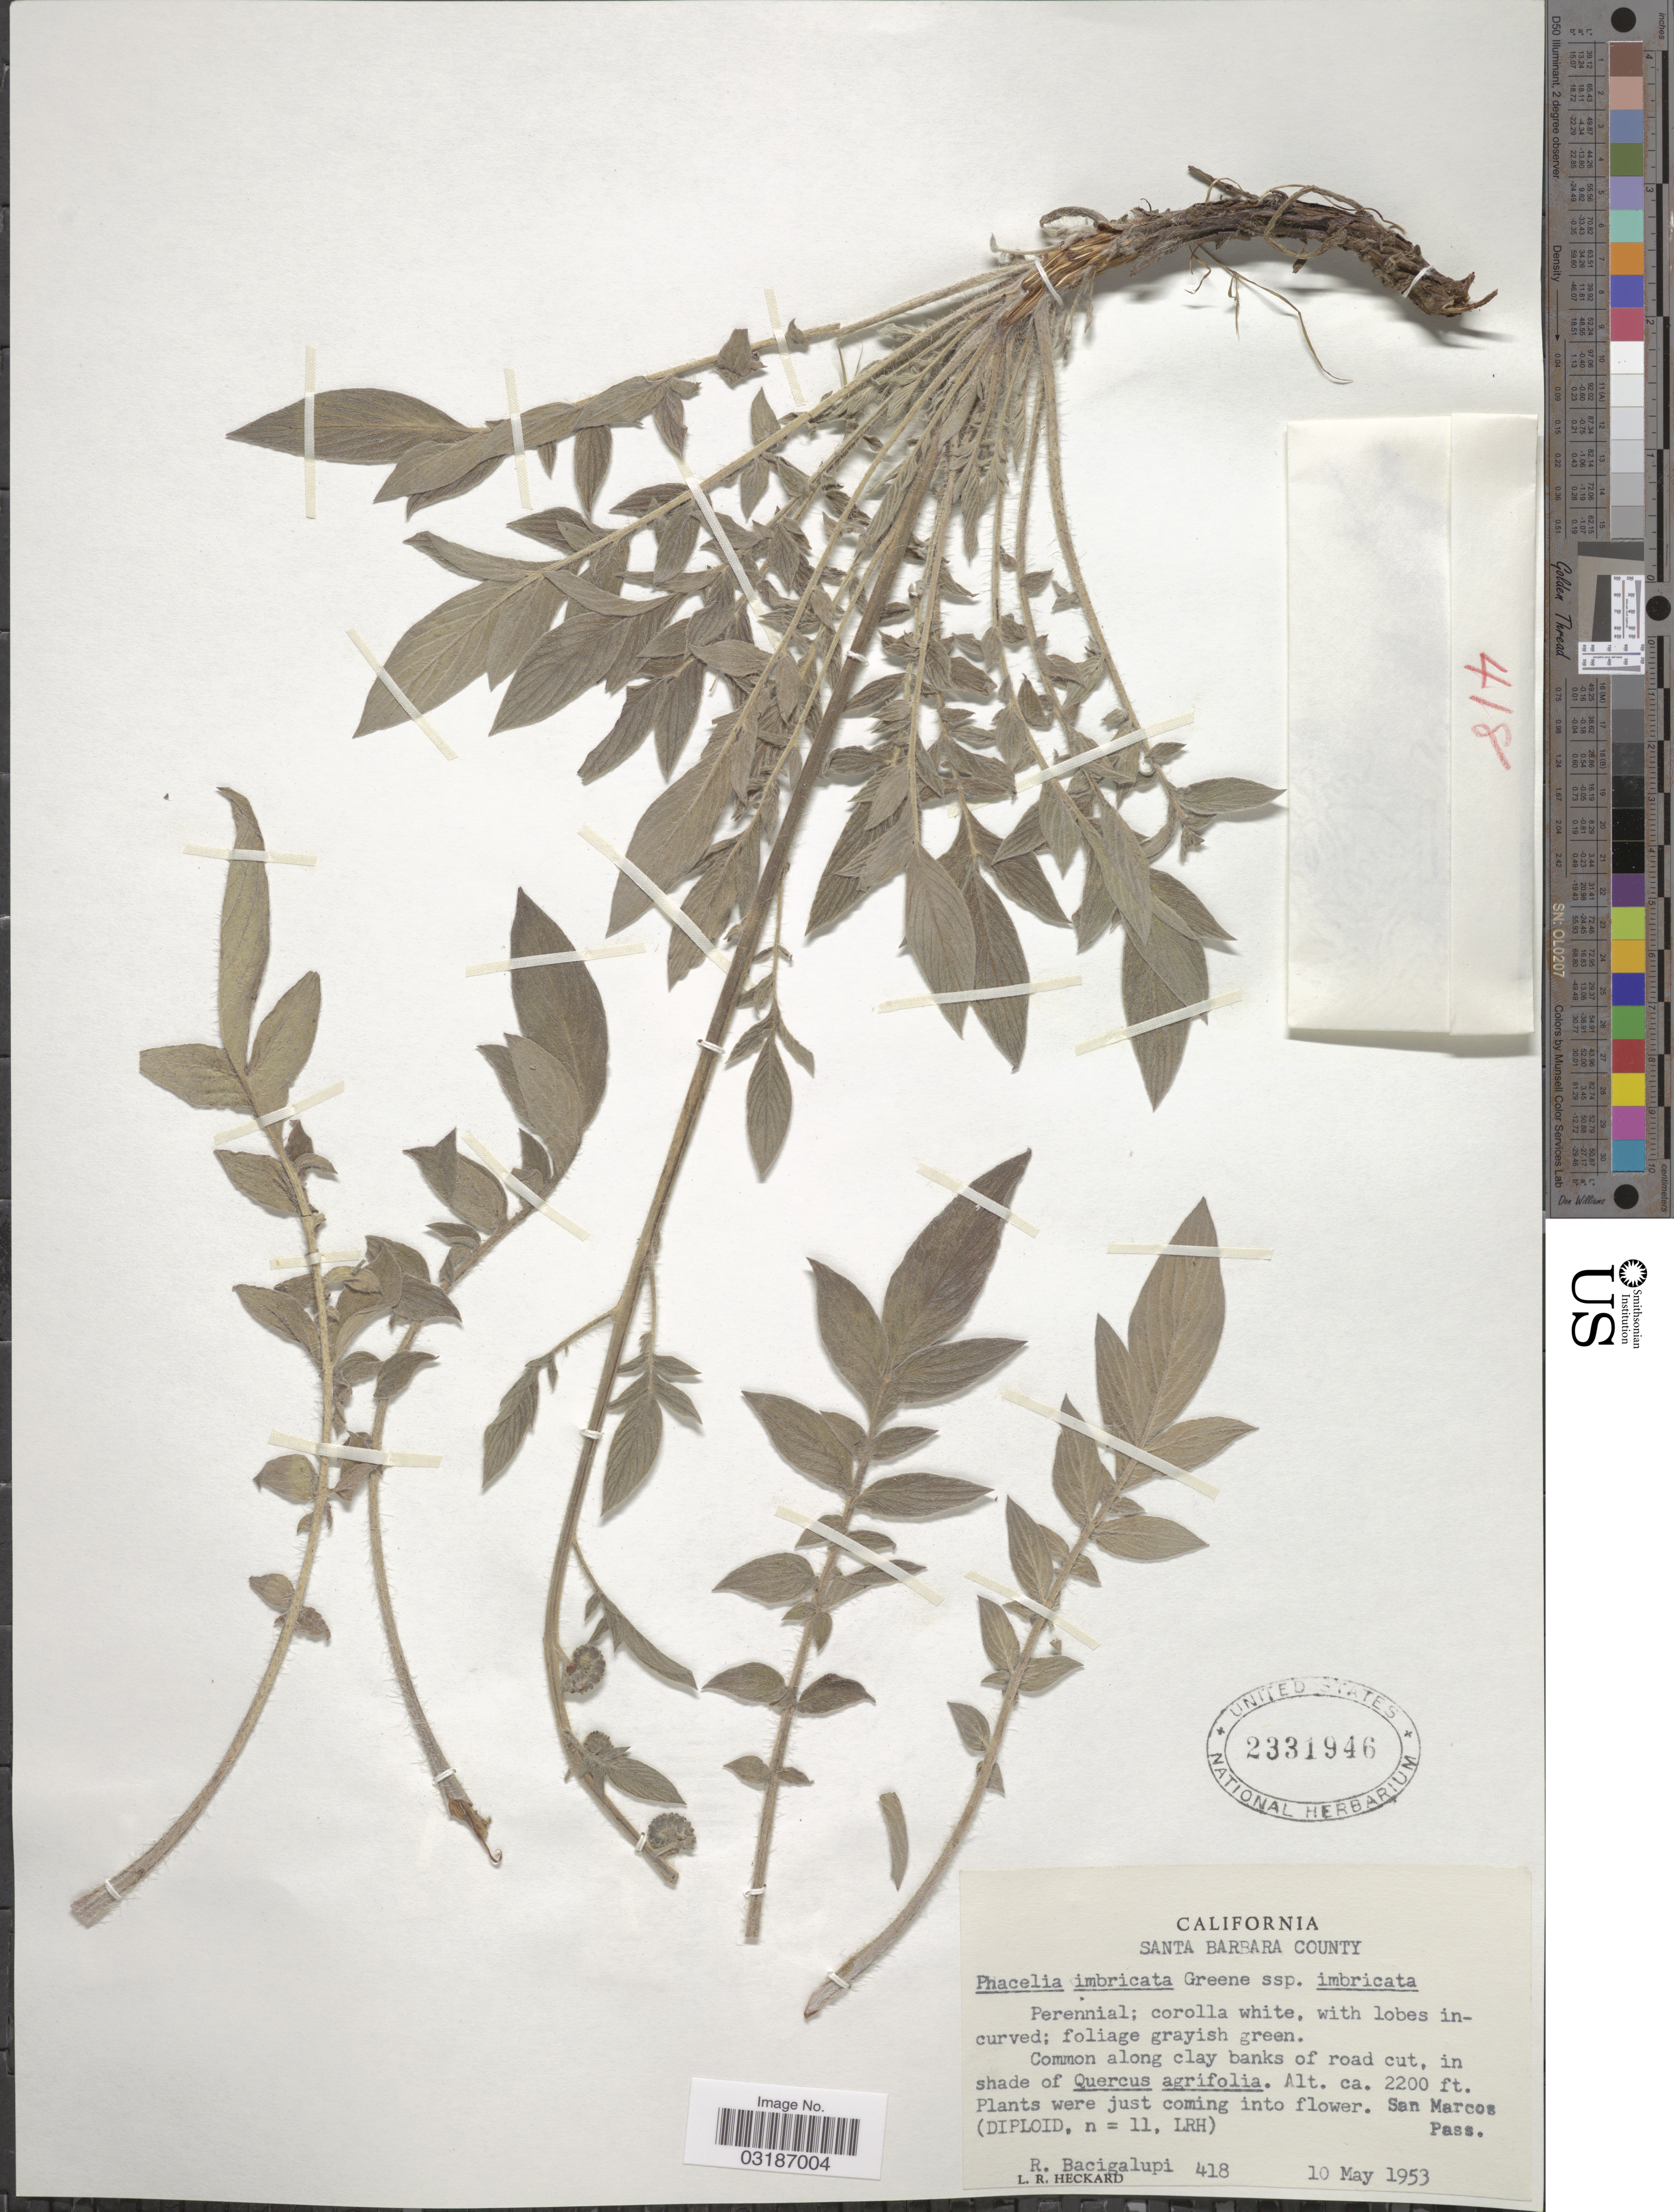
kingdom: Plantae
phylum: Tracheophyta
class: Magnoliopsida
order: Boraginales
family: Hydrophyllaceae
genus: Phacelia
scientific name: Phacelia imbricata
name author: Greene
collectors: R. Bacigalupi & L. R. Heckard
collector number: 418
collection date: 1953-05-10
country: United States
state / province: California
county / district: Santa Barbara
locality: Santa Barbara County. San Marcos Pass.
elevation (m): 671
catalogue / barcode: US 2331946